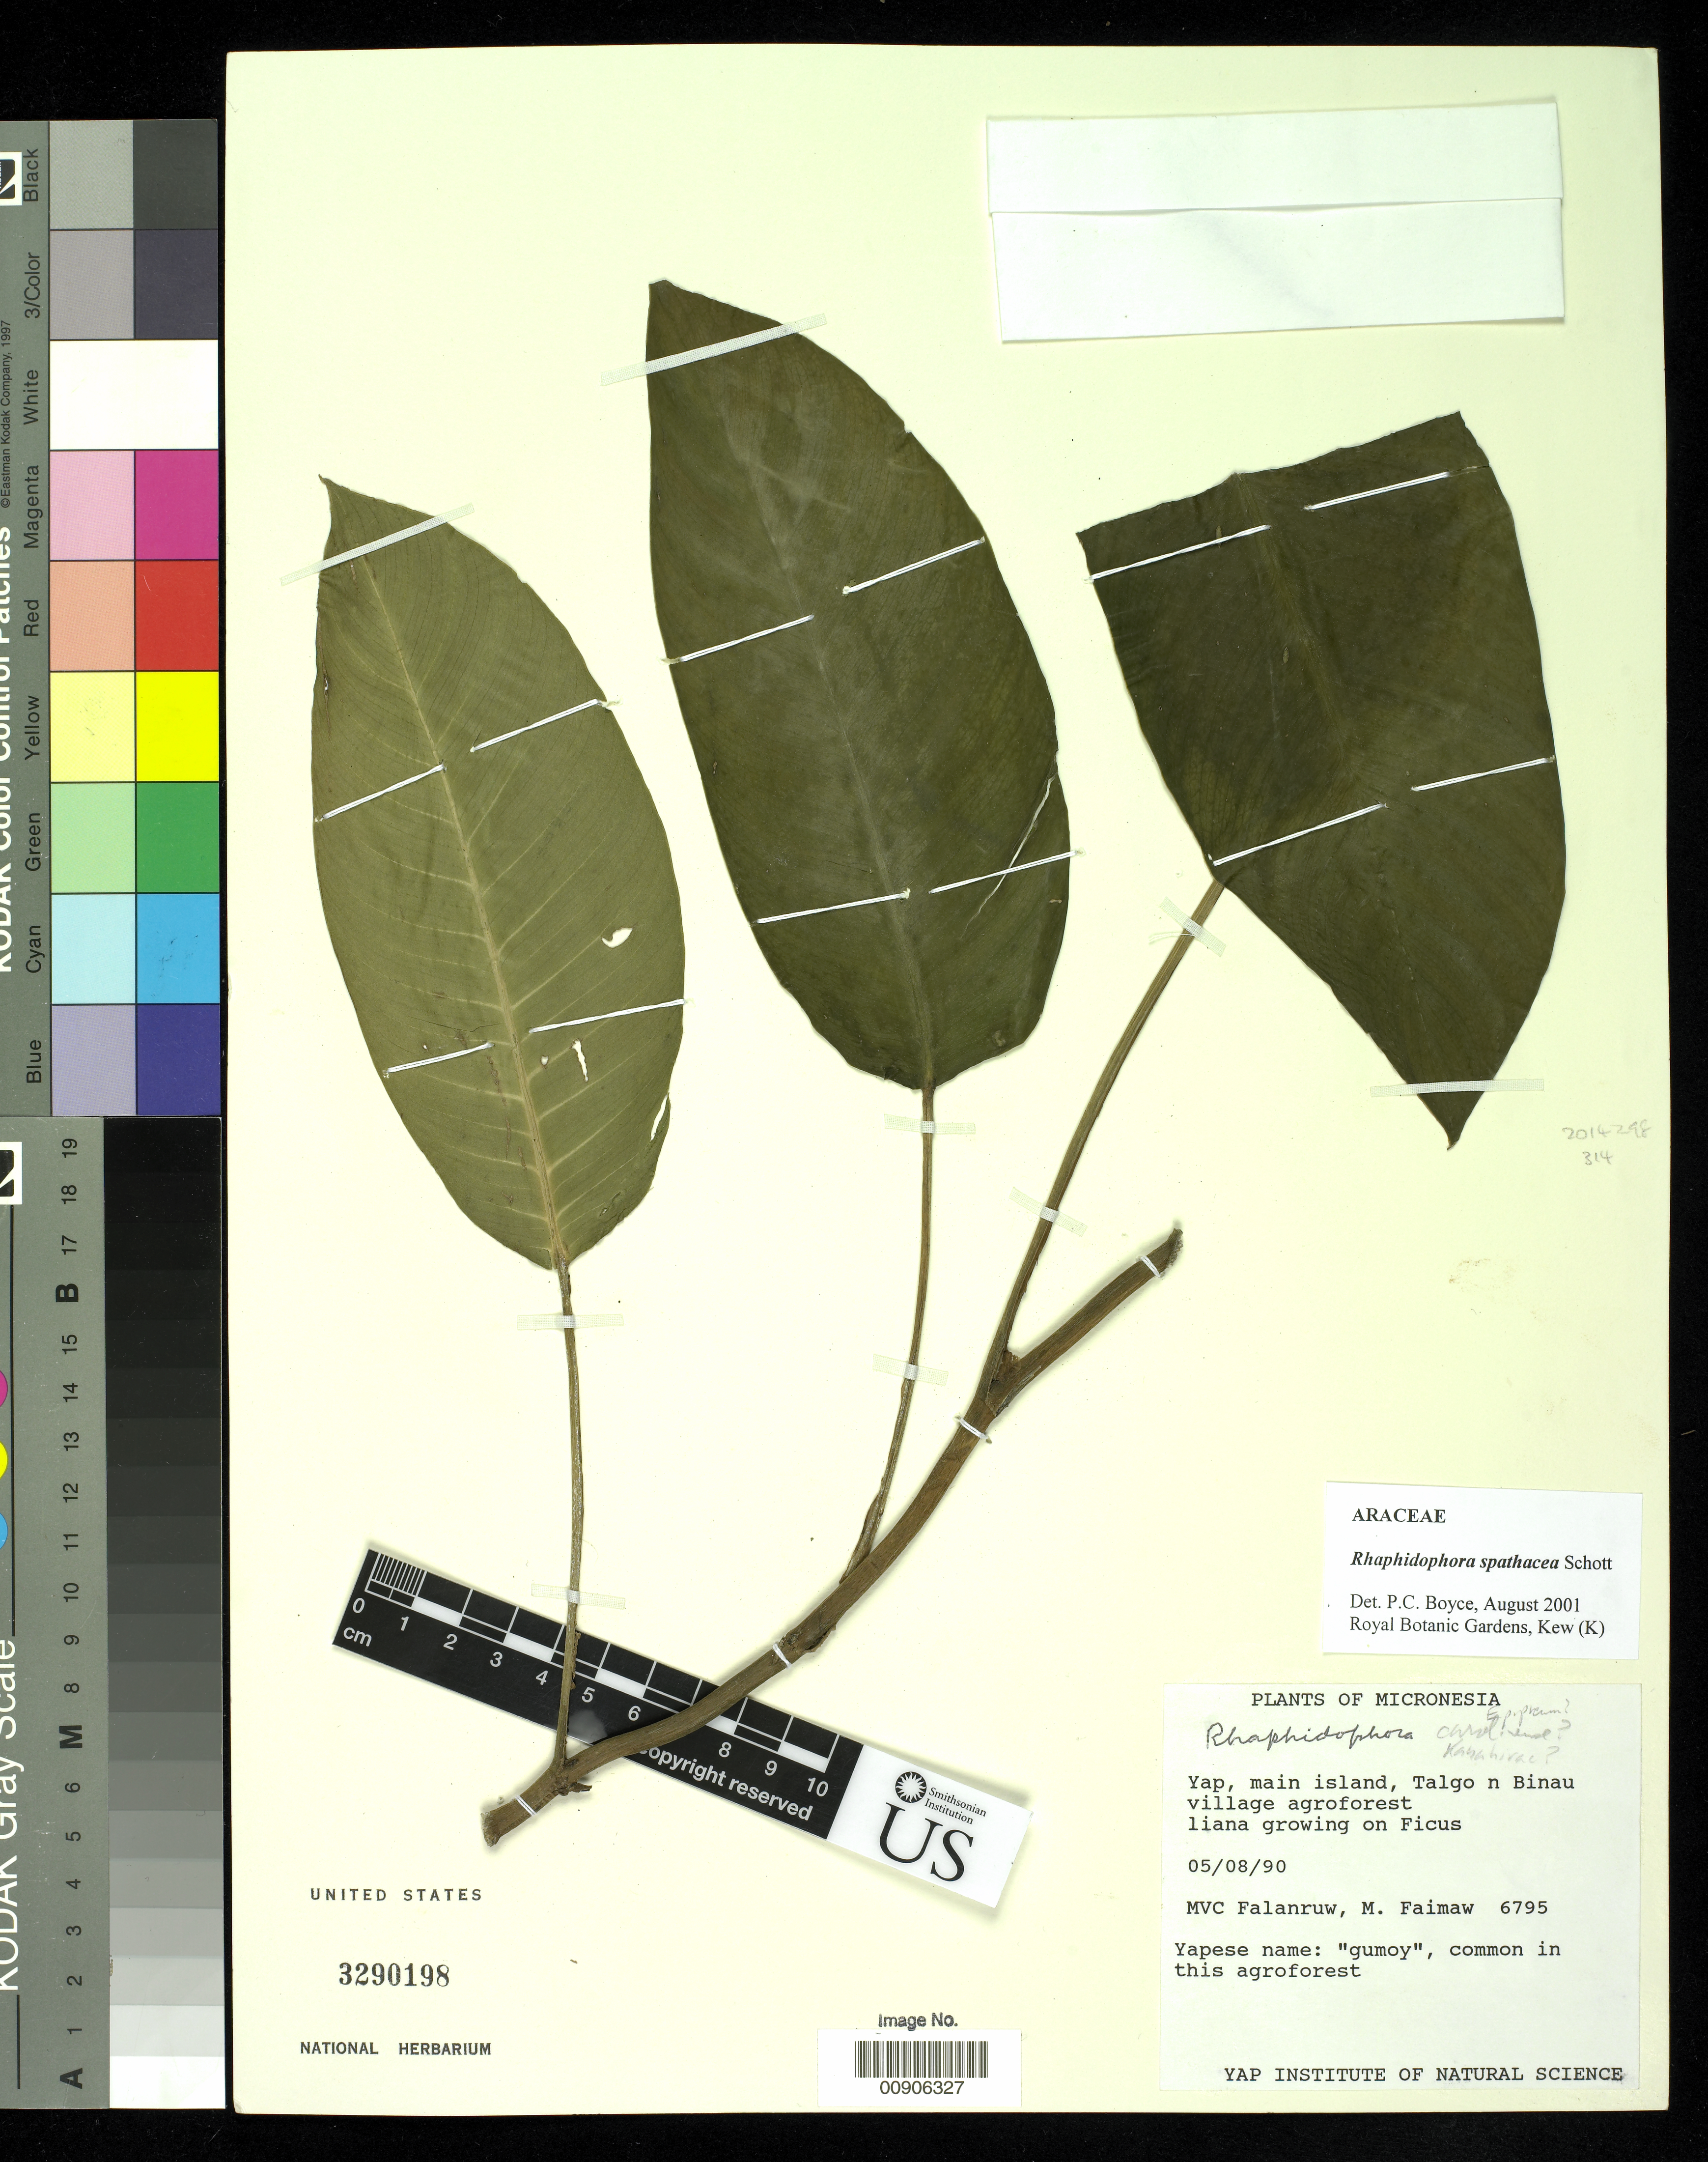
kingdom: Plantae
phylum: Tracheophyta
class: Liliopsida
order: Alismatales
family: Araceae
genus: Rhaphidophora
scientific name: Rhaphidophora spathacea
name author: Schott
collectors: M. V. Falanruw & M. Faimaw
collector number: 6795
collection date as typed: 08 May 1990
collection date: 1990-05-08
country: Micronesia, Federated States of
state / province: Yap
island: Yap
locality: main island, Talgo N Binau village agroforest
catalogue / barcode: US 3290198